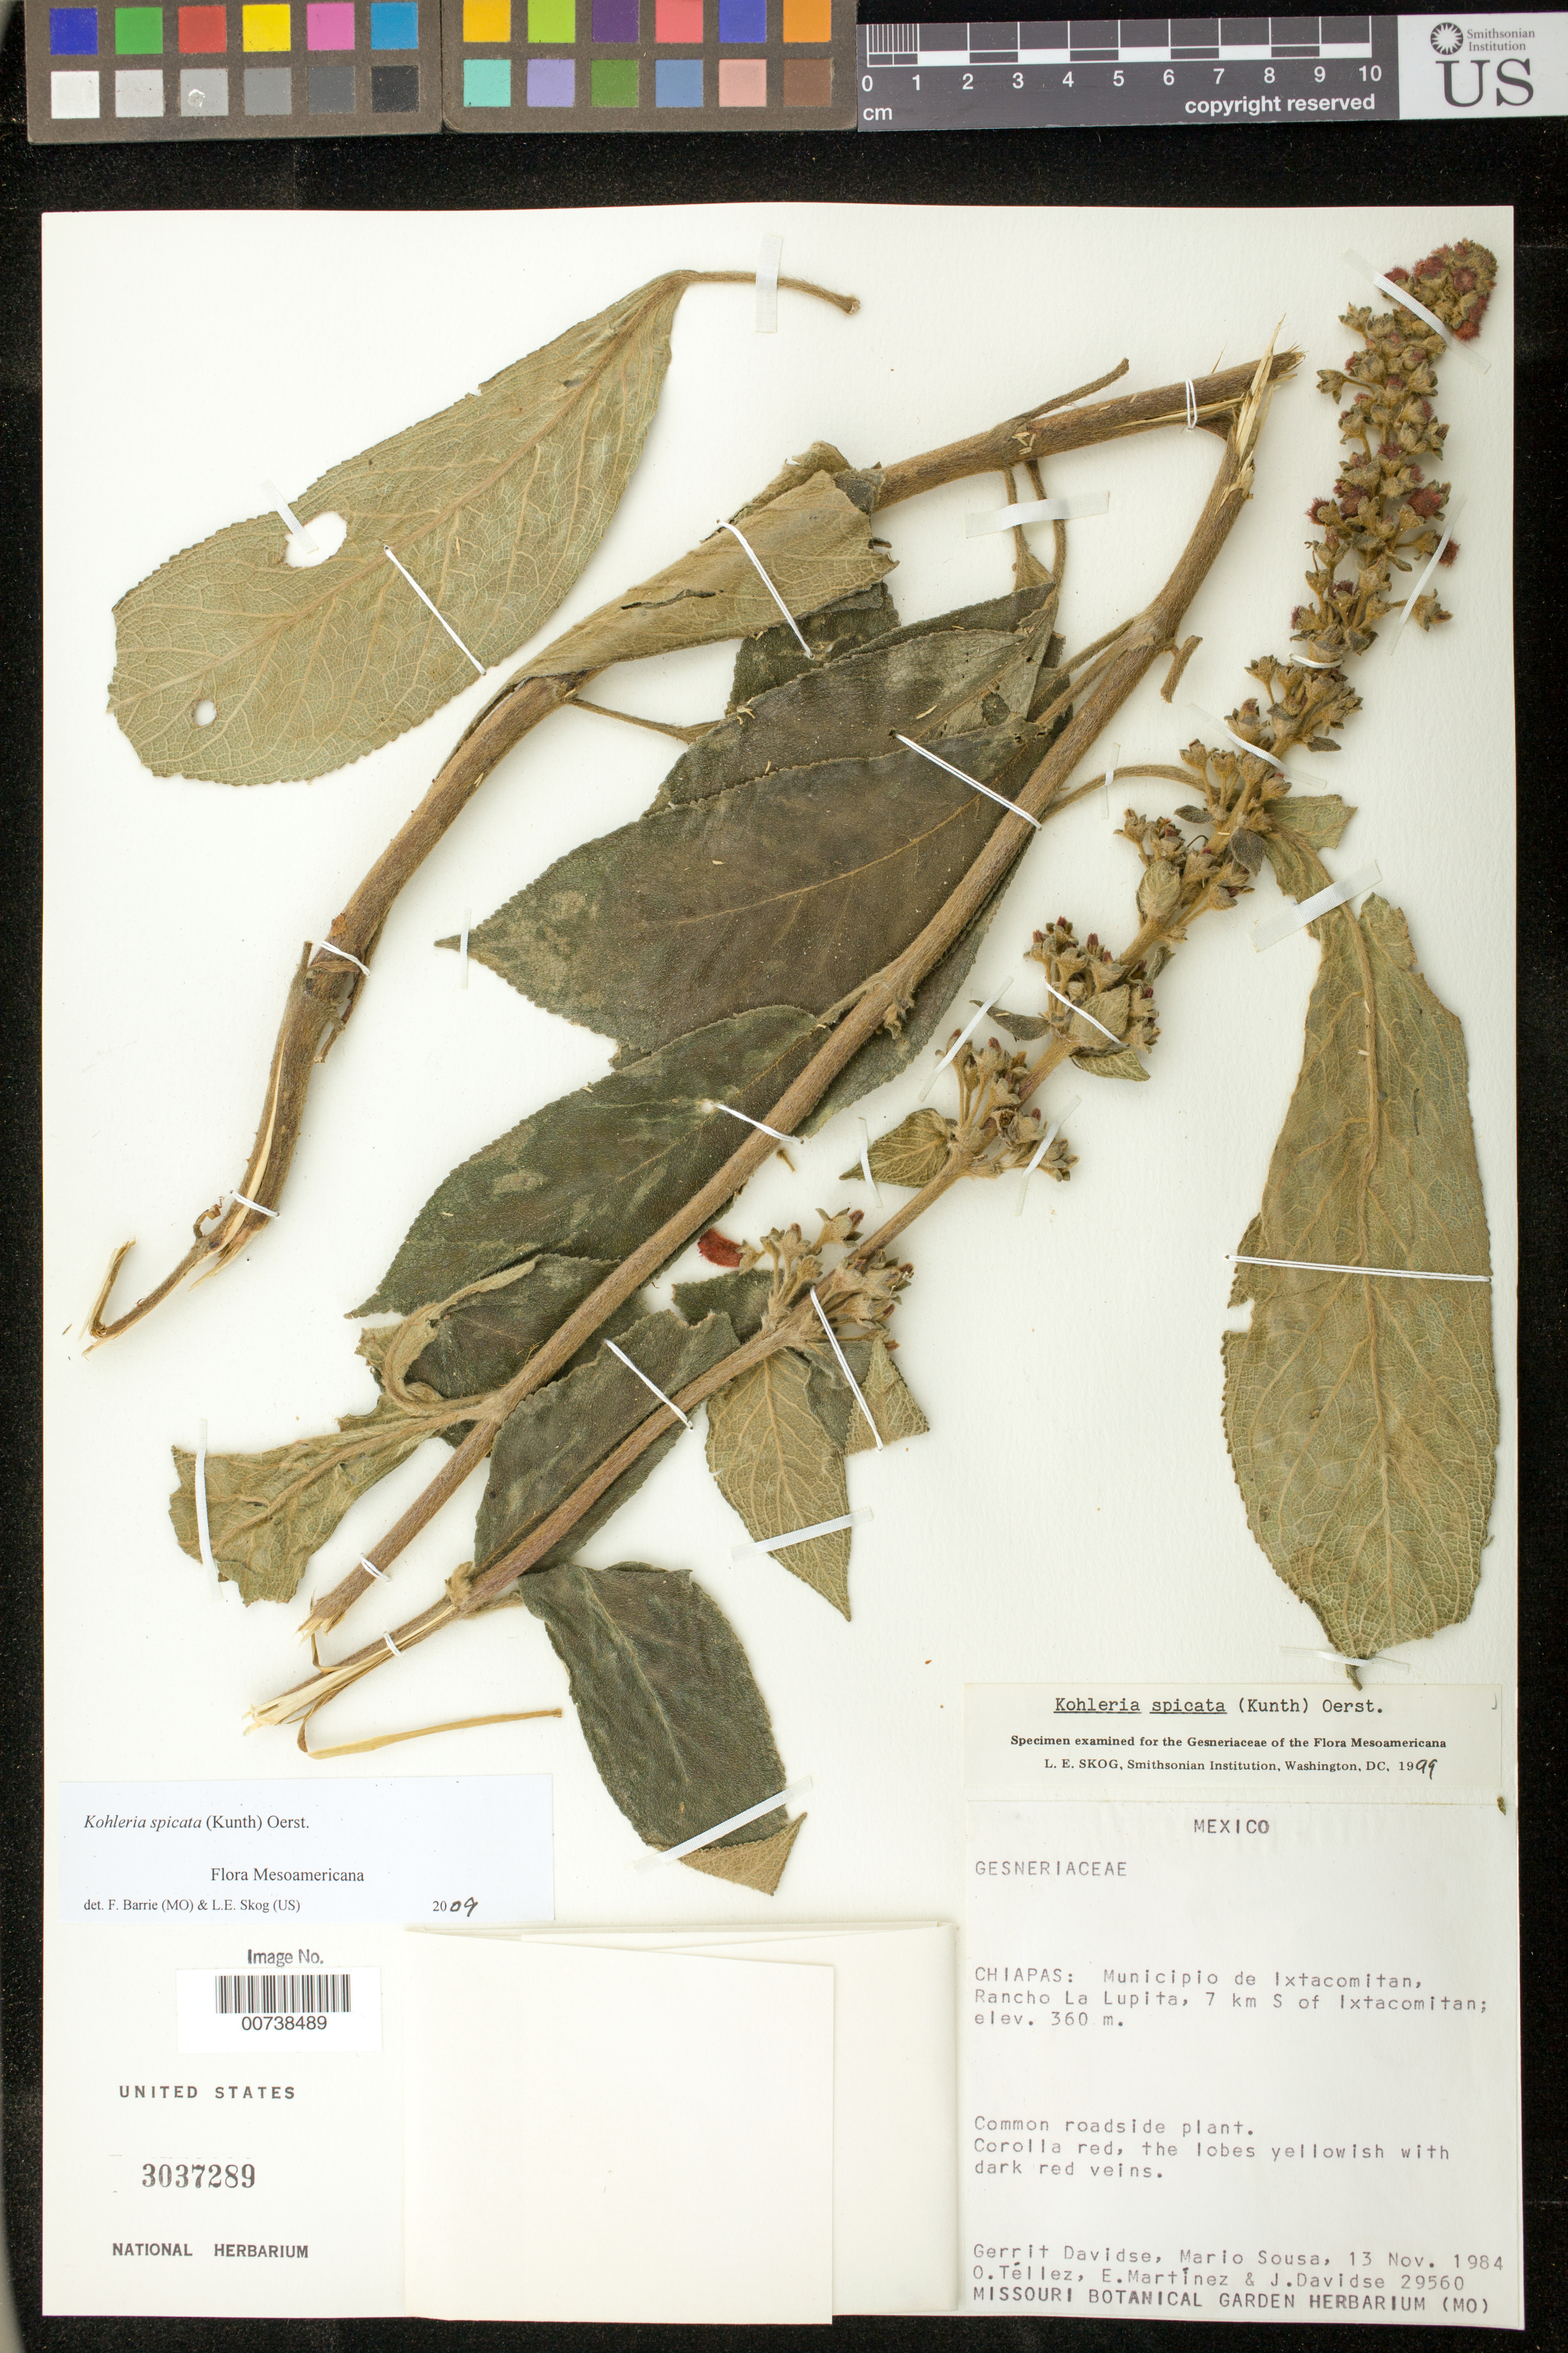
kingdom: Plantae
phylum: Tracheophyta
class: Magnoliopsida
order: Lamiales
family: Gesneriaceae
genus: Kohleria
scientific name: Kohleria spicata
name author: (Kunth) Oerst.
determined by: Skog, Laurence E.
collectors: G. Davidse, M. Sousa, O. Téllez V., E. Martínez & J. Davidse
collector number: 29560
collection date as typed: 13 Nov 1984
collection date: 1984-11-13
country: Mexico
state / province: Chiapas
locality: Mpio. de Ixtacomitan, Rancho La Lupita, 7 km S of Ixtacomitan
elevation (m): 360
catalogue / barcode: US 3037289